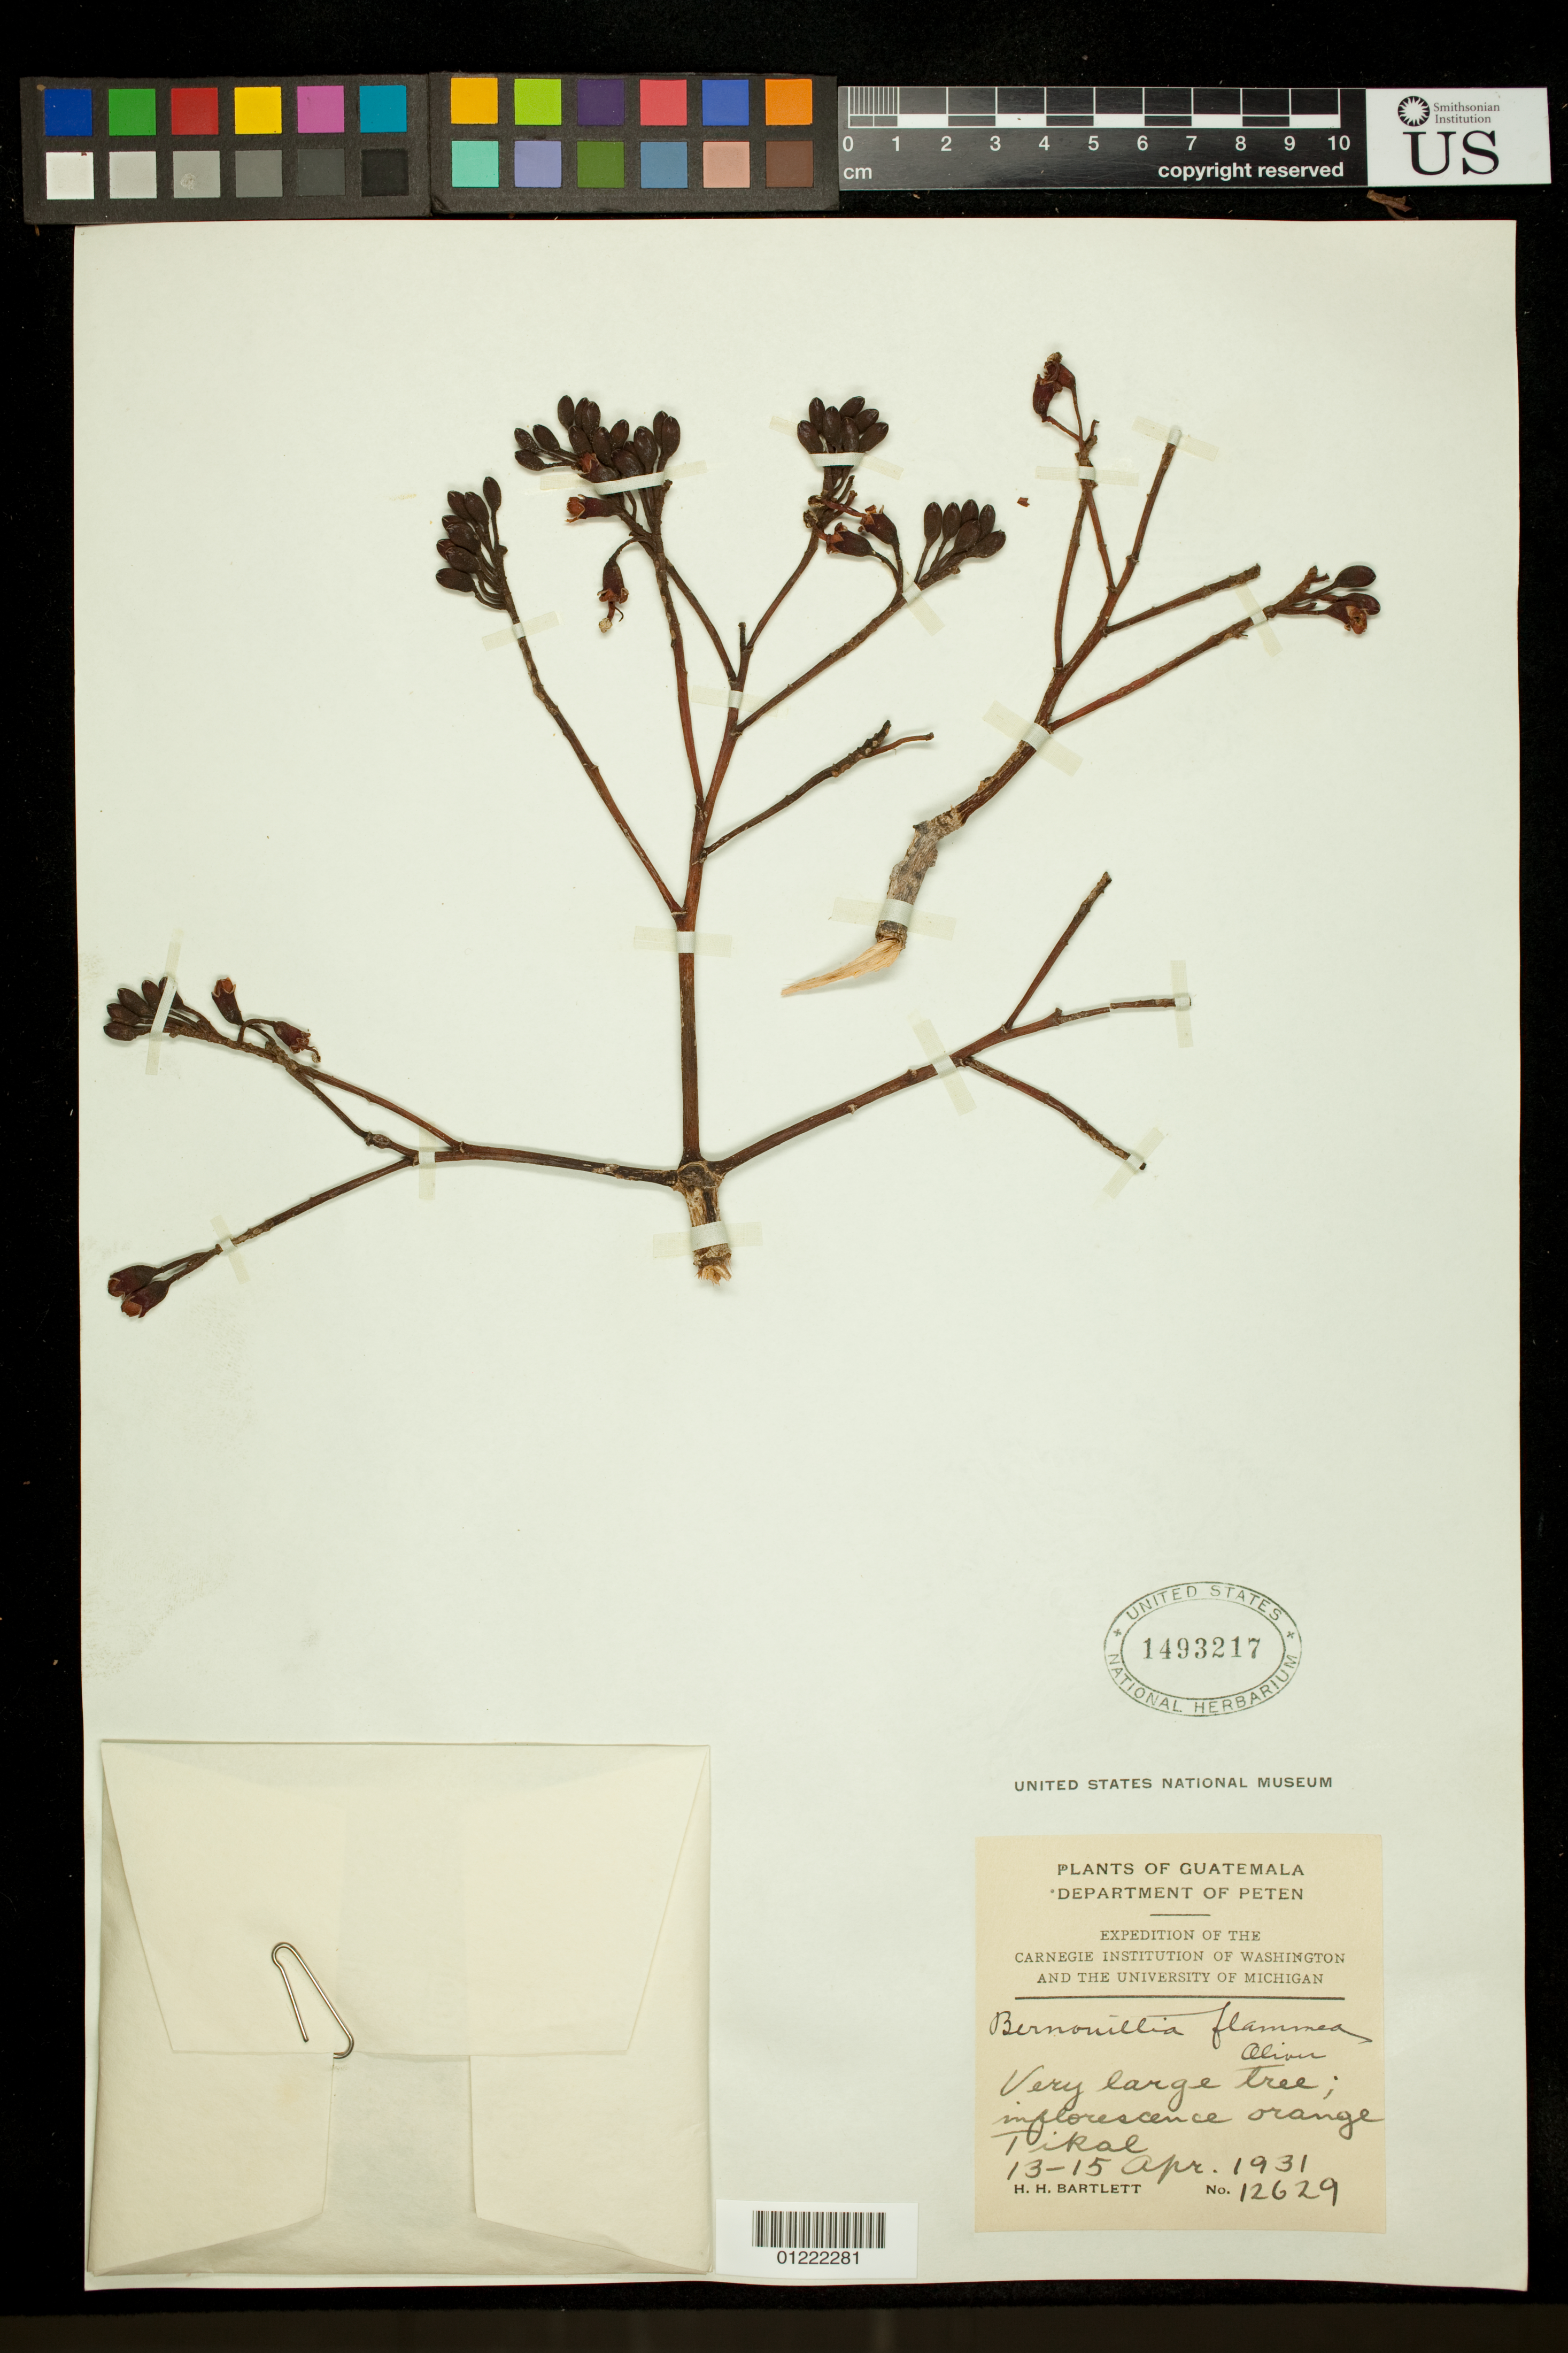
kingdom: Plantae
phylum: Tracheophyta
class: Magnoliopsida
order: Malvales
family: Malvaceae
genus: Bernoullia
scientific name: Bernoullia flammea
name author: Oliv.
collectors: H. H. Bartlett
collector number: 12629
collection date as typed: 1931-04-13 to 1931-04-15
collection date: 1931-04-13/1931-04-15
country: Guatemala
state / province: El Petén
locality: Department of Peten: Tikal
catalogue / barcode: US 1493217